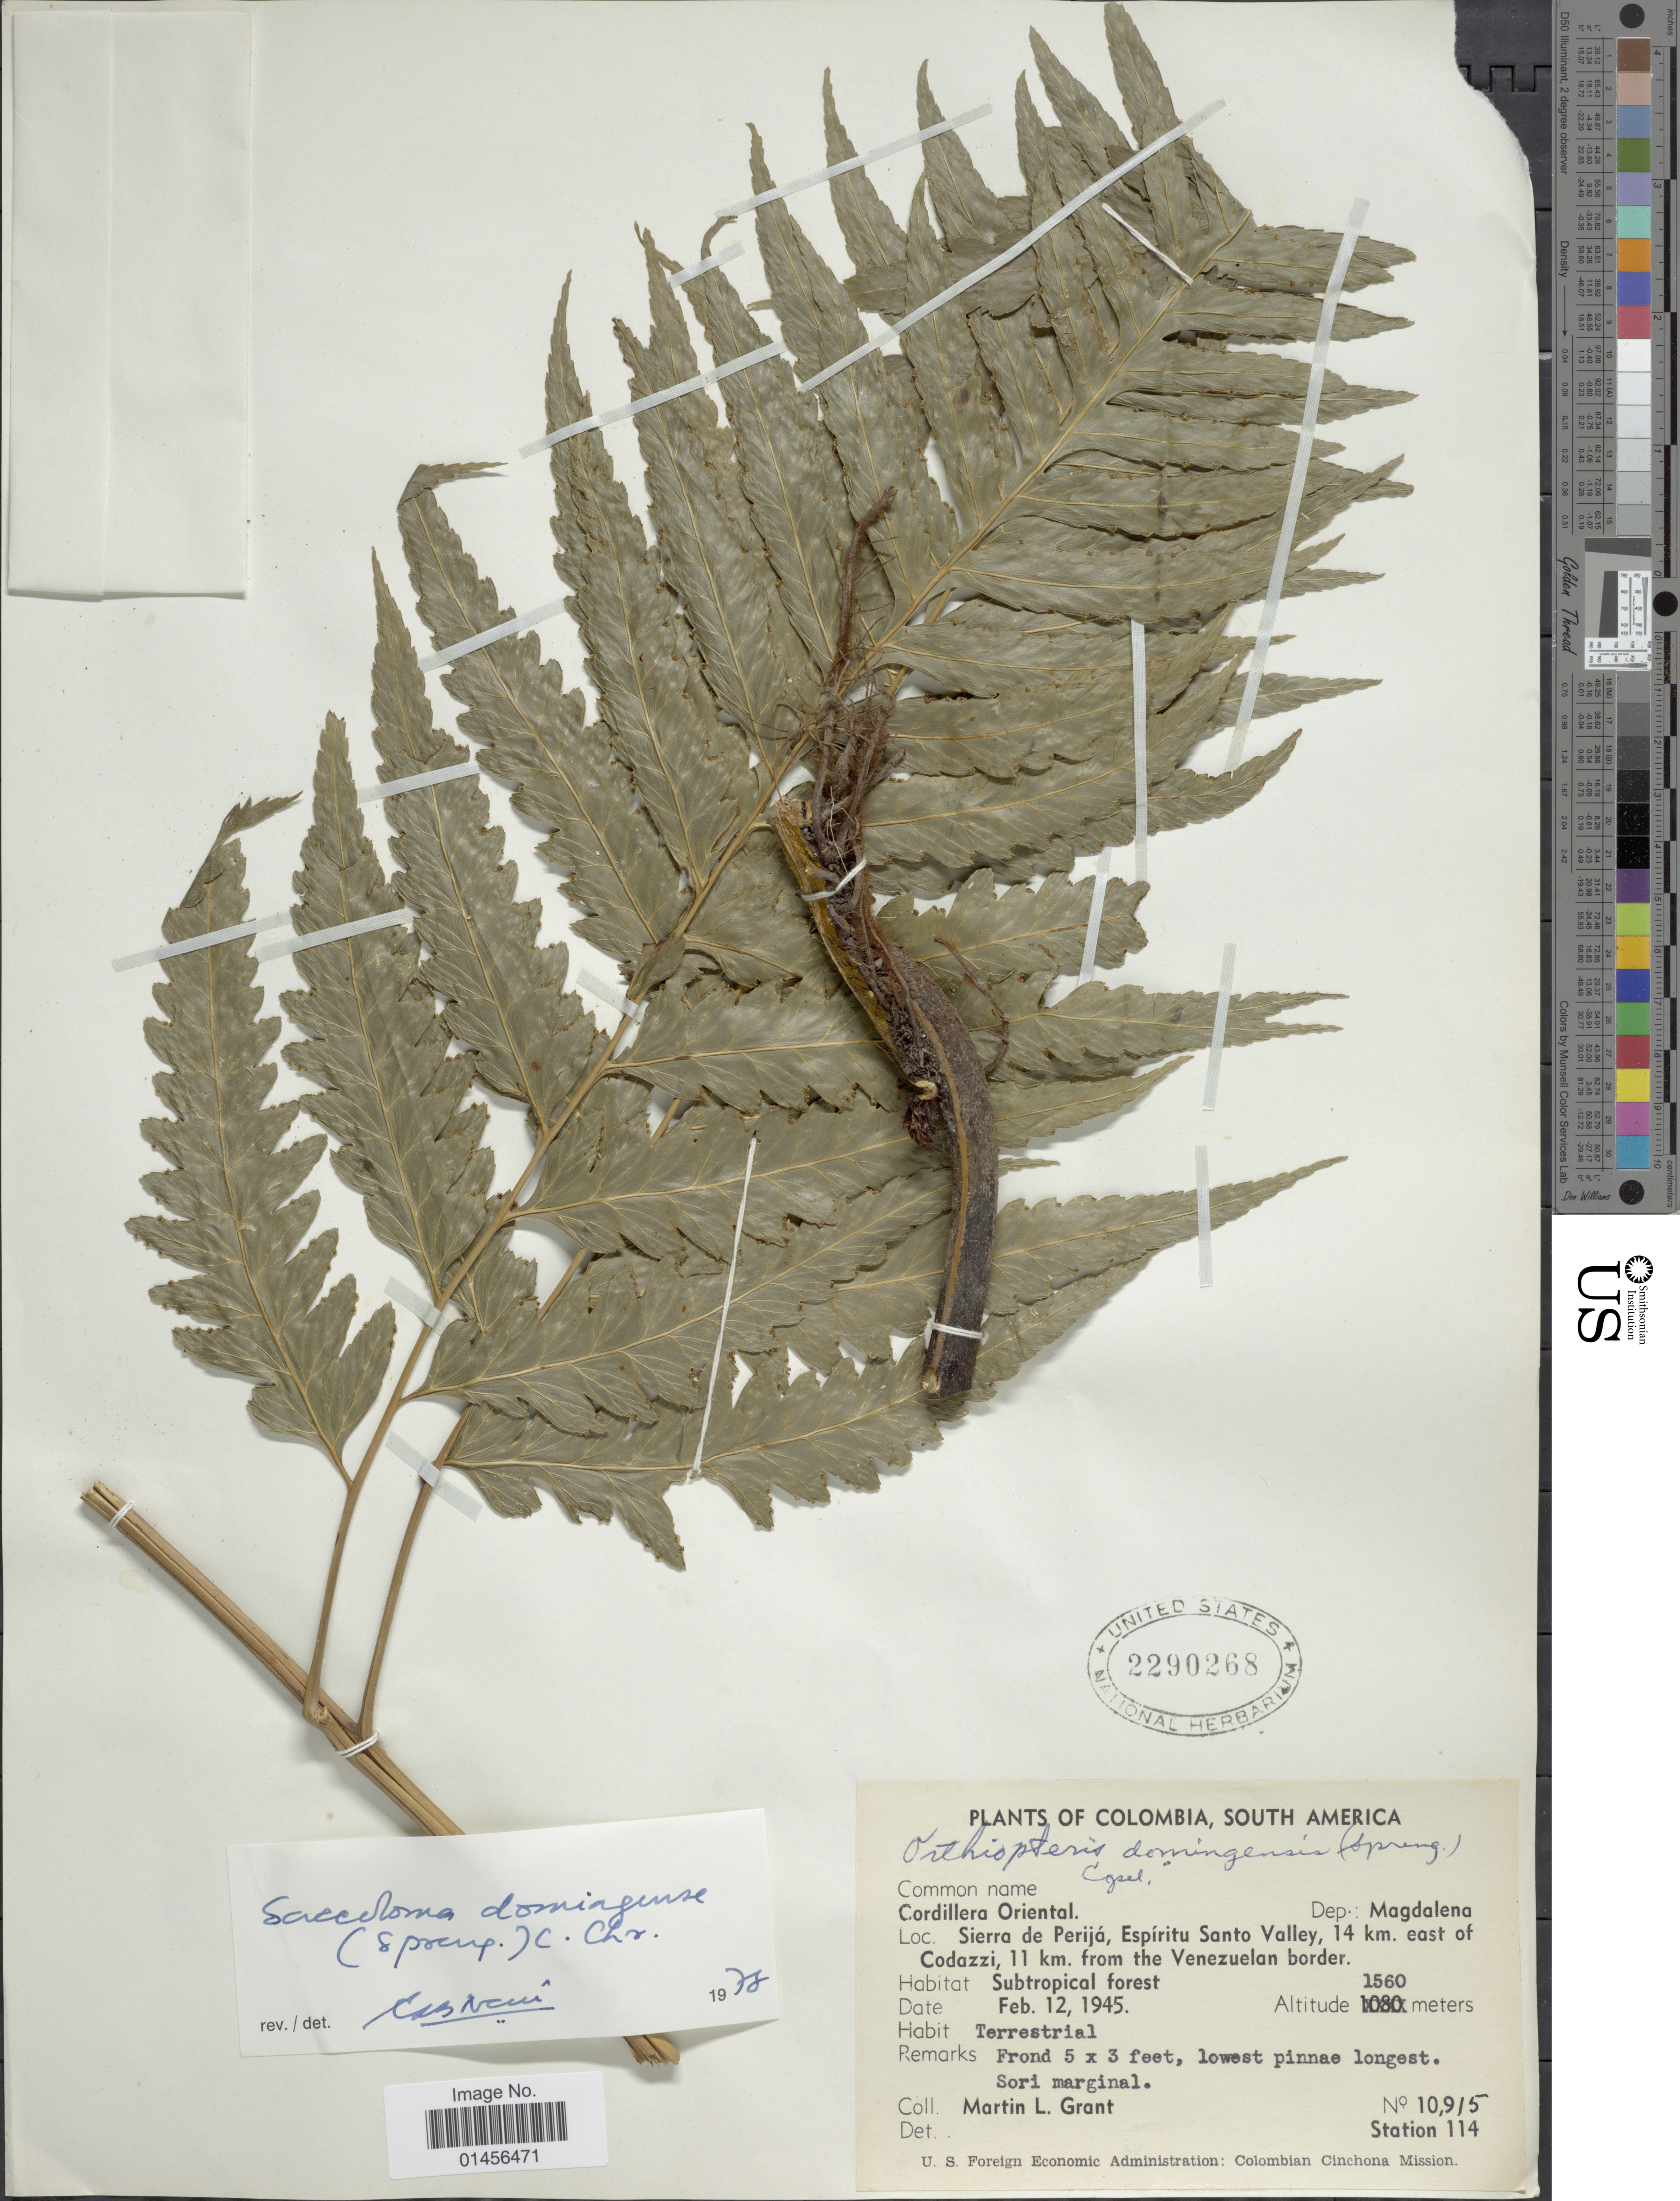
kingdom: Plantae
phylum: Tracheophyta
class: Polypodiopsida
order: Polypodiales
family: Saccolomataceae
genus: Saccoloma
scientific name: Saccoloma domingense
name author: (Spreng.) C. Chr.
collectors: M. L. Grant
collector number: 10915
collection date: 1945-02-12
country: Colombia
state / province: Magdalena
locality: Cordillera Oriental,Sierra de Perijá,Espíritu Santo Valley, 14 km. east of Codazzi, 11 km from the Venezuelan border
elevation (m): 1560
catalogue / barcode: US 2290268